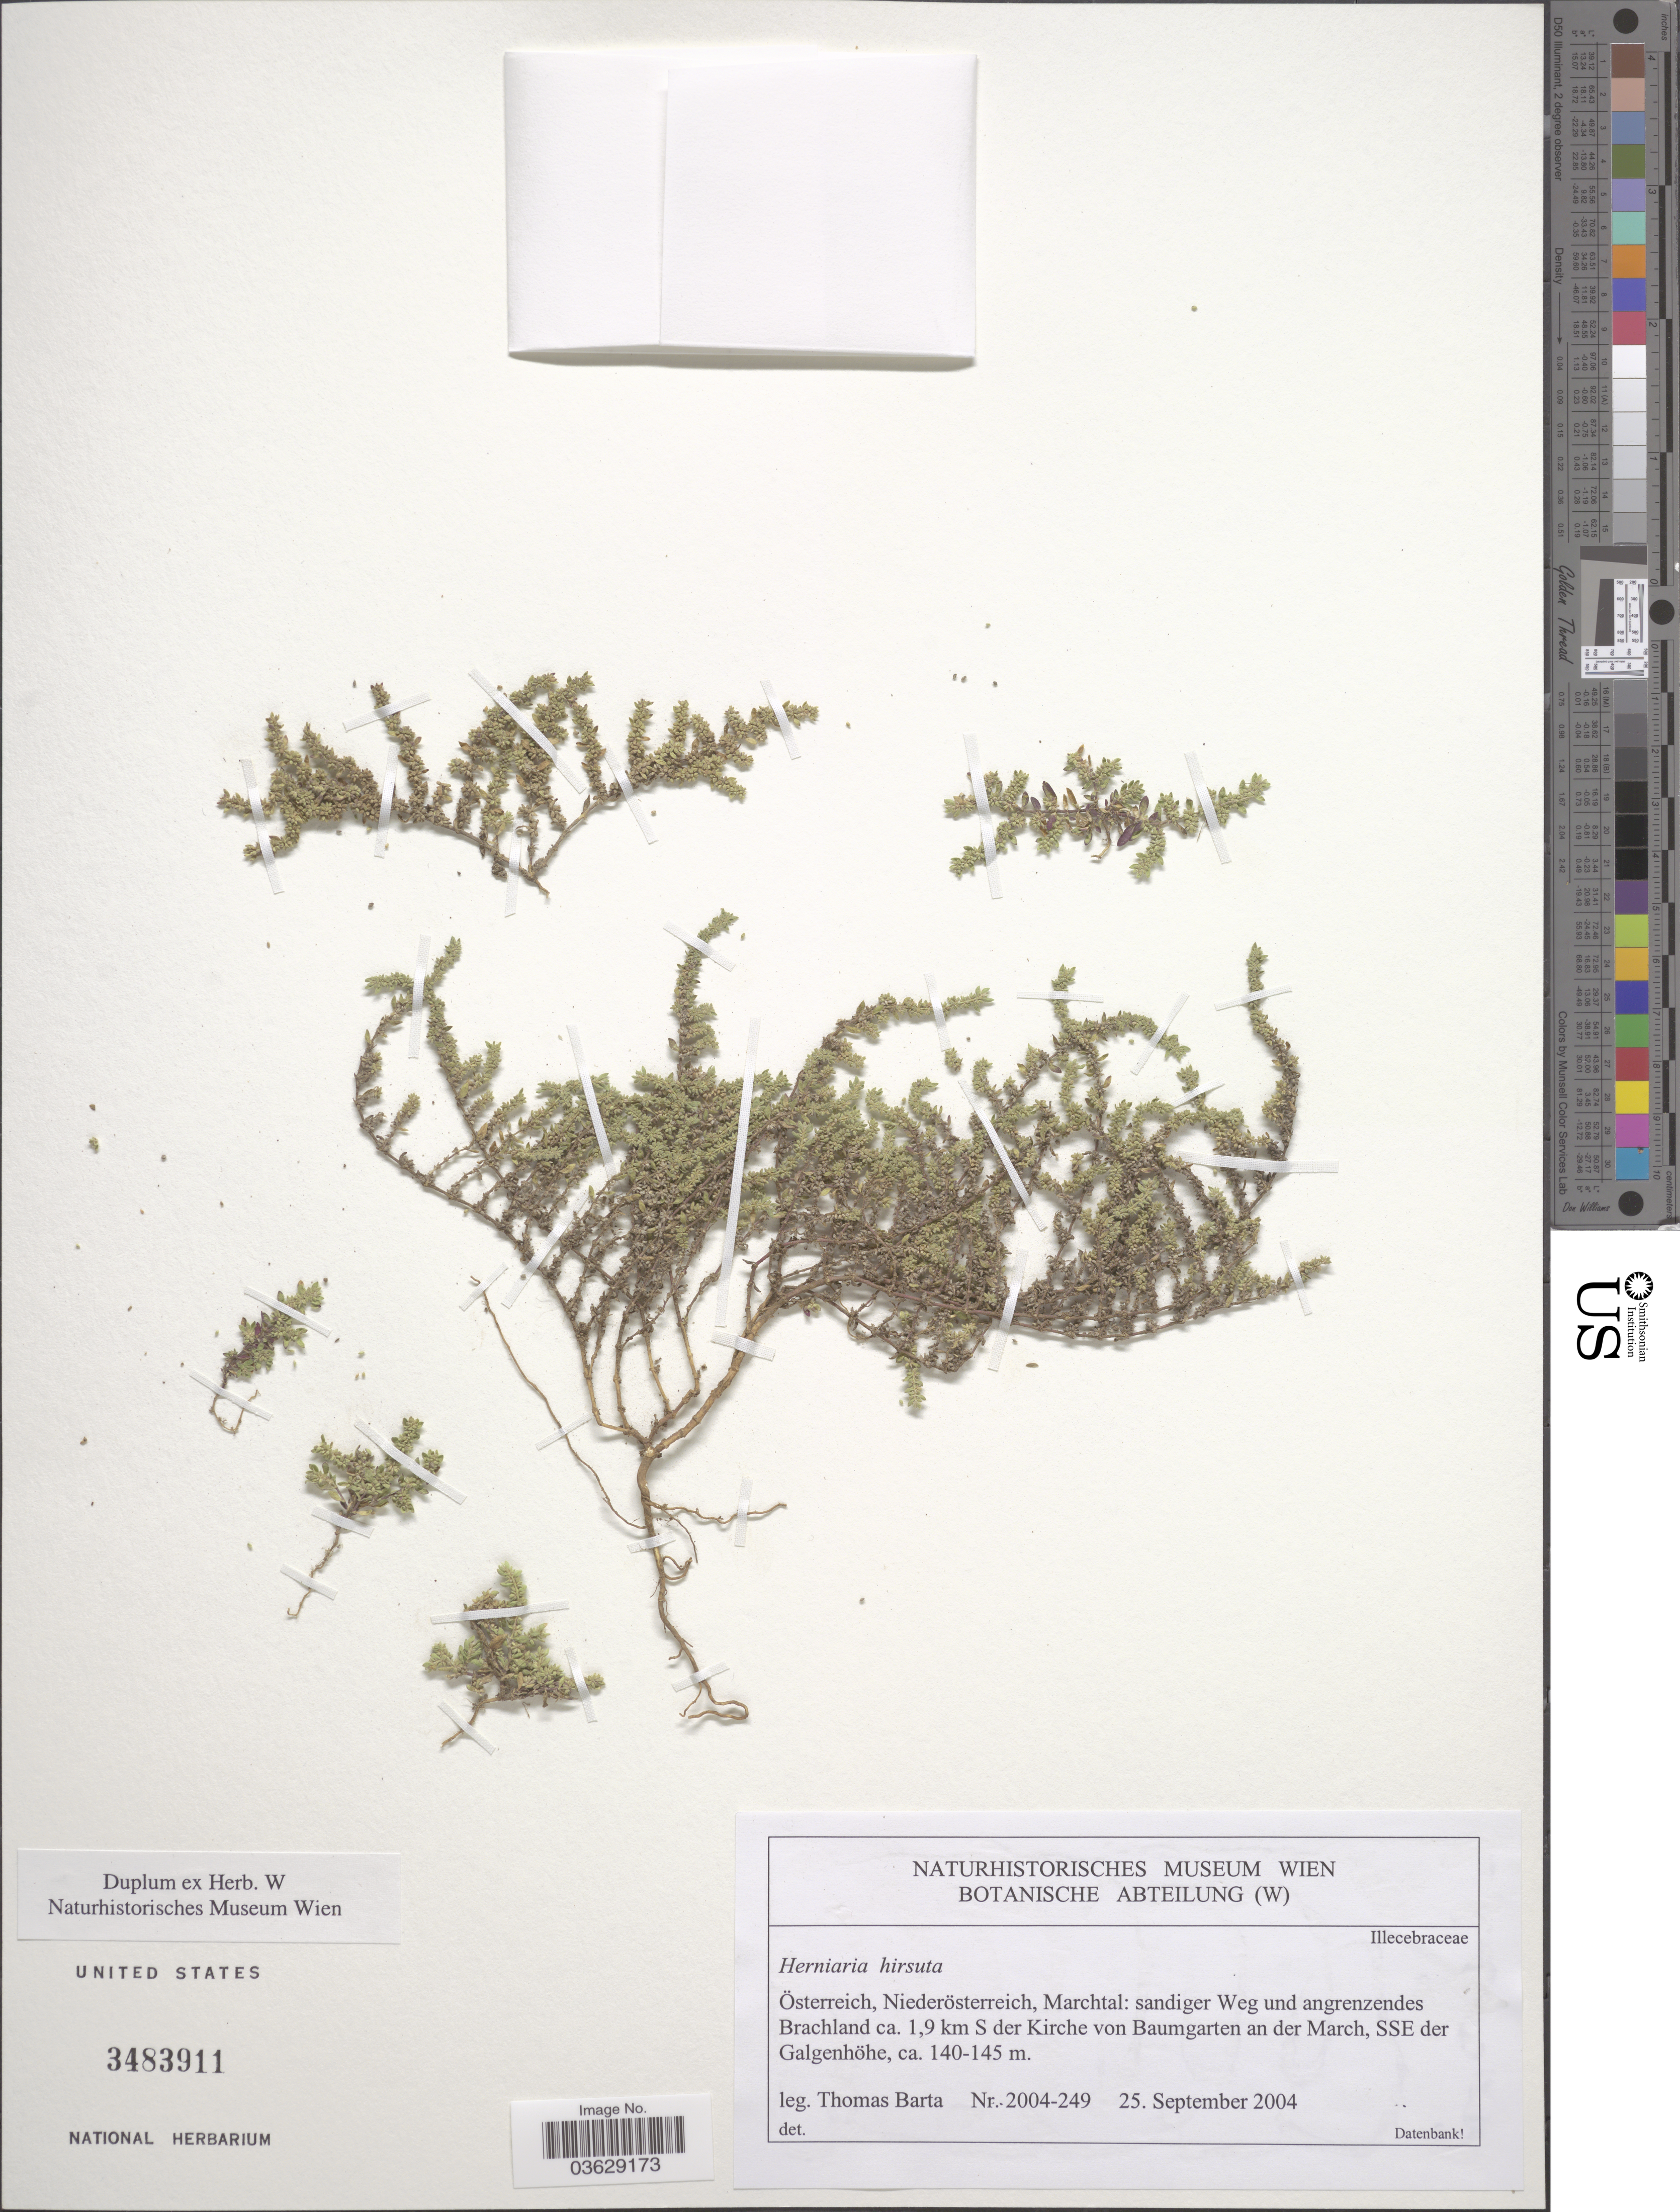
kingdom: Plantae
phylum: Tracheophyta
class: Magnoliopsida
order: Caryophyllales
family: Caryophyllaceae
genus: Herniaria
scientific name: Herniaria hirsuta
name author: L.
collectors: T. Barta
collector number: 2004-249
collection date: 2004-09-25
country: Austria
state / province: Niederosterreich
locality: Österreich, Marchtal: Sandiger Weg und angrenzendes Brachland ca. 1,9 km S der Kirche von Baumgarten an der March, SSE der Galgenhöhe.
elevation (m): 140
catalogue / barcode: US 3483911